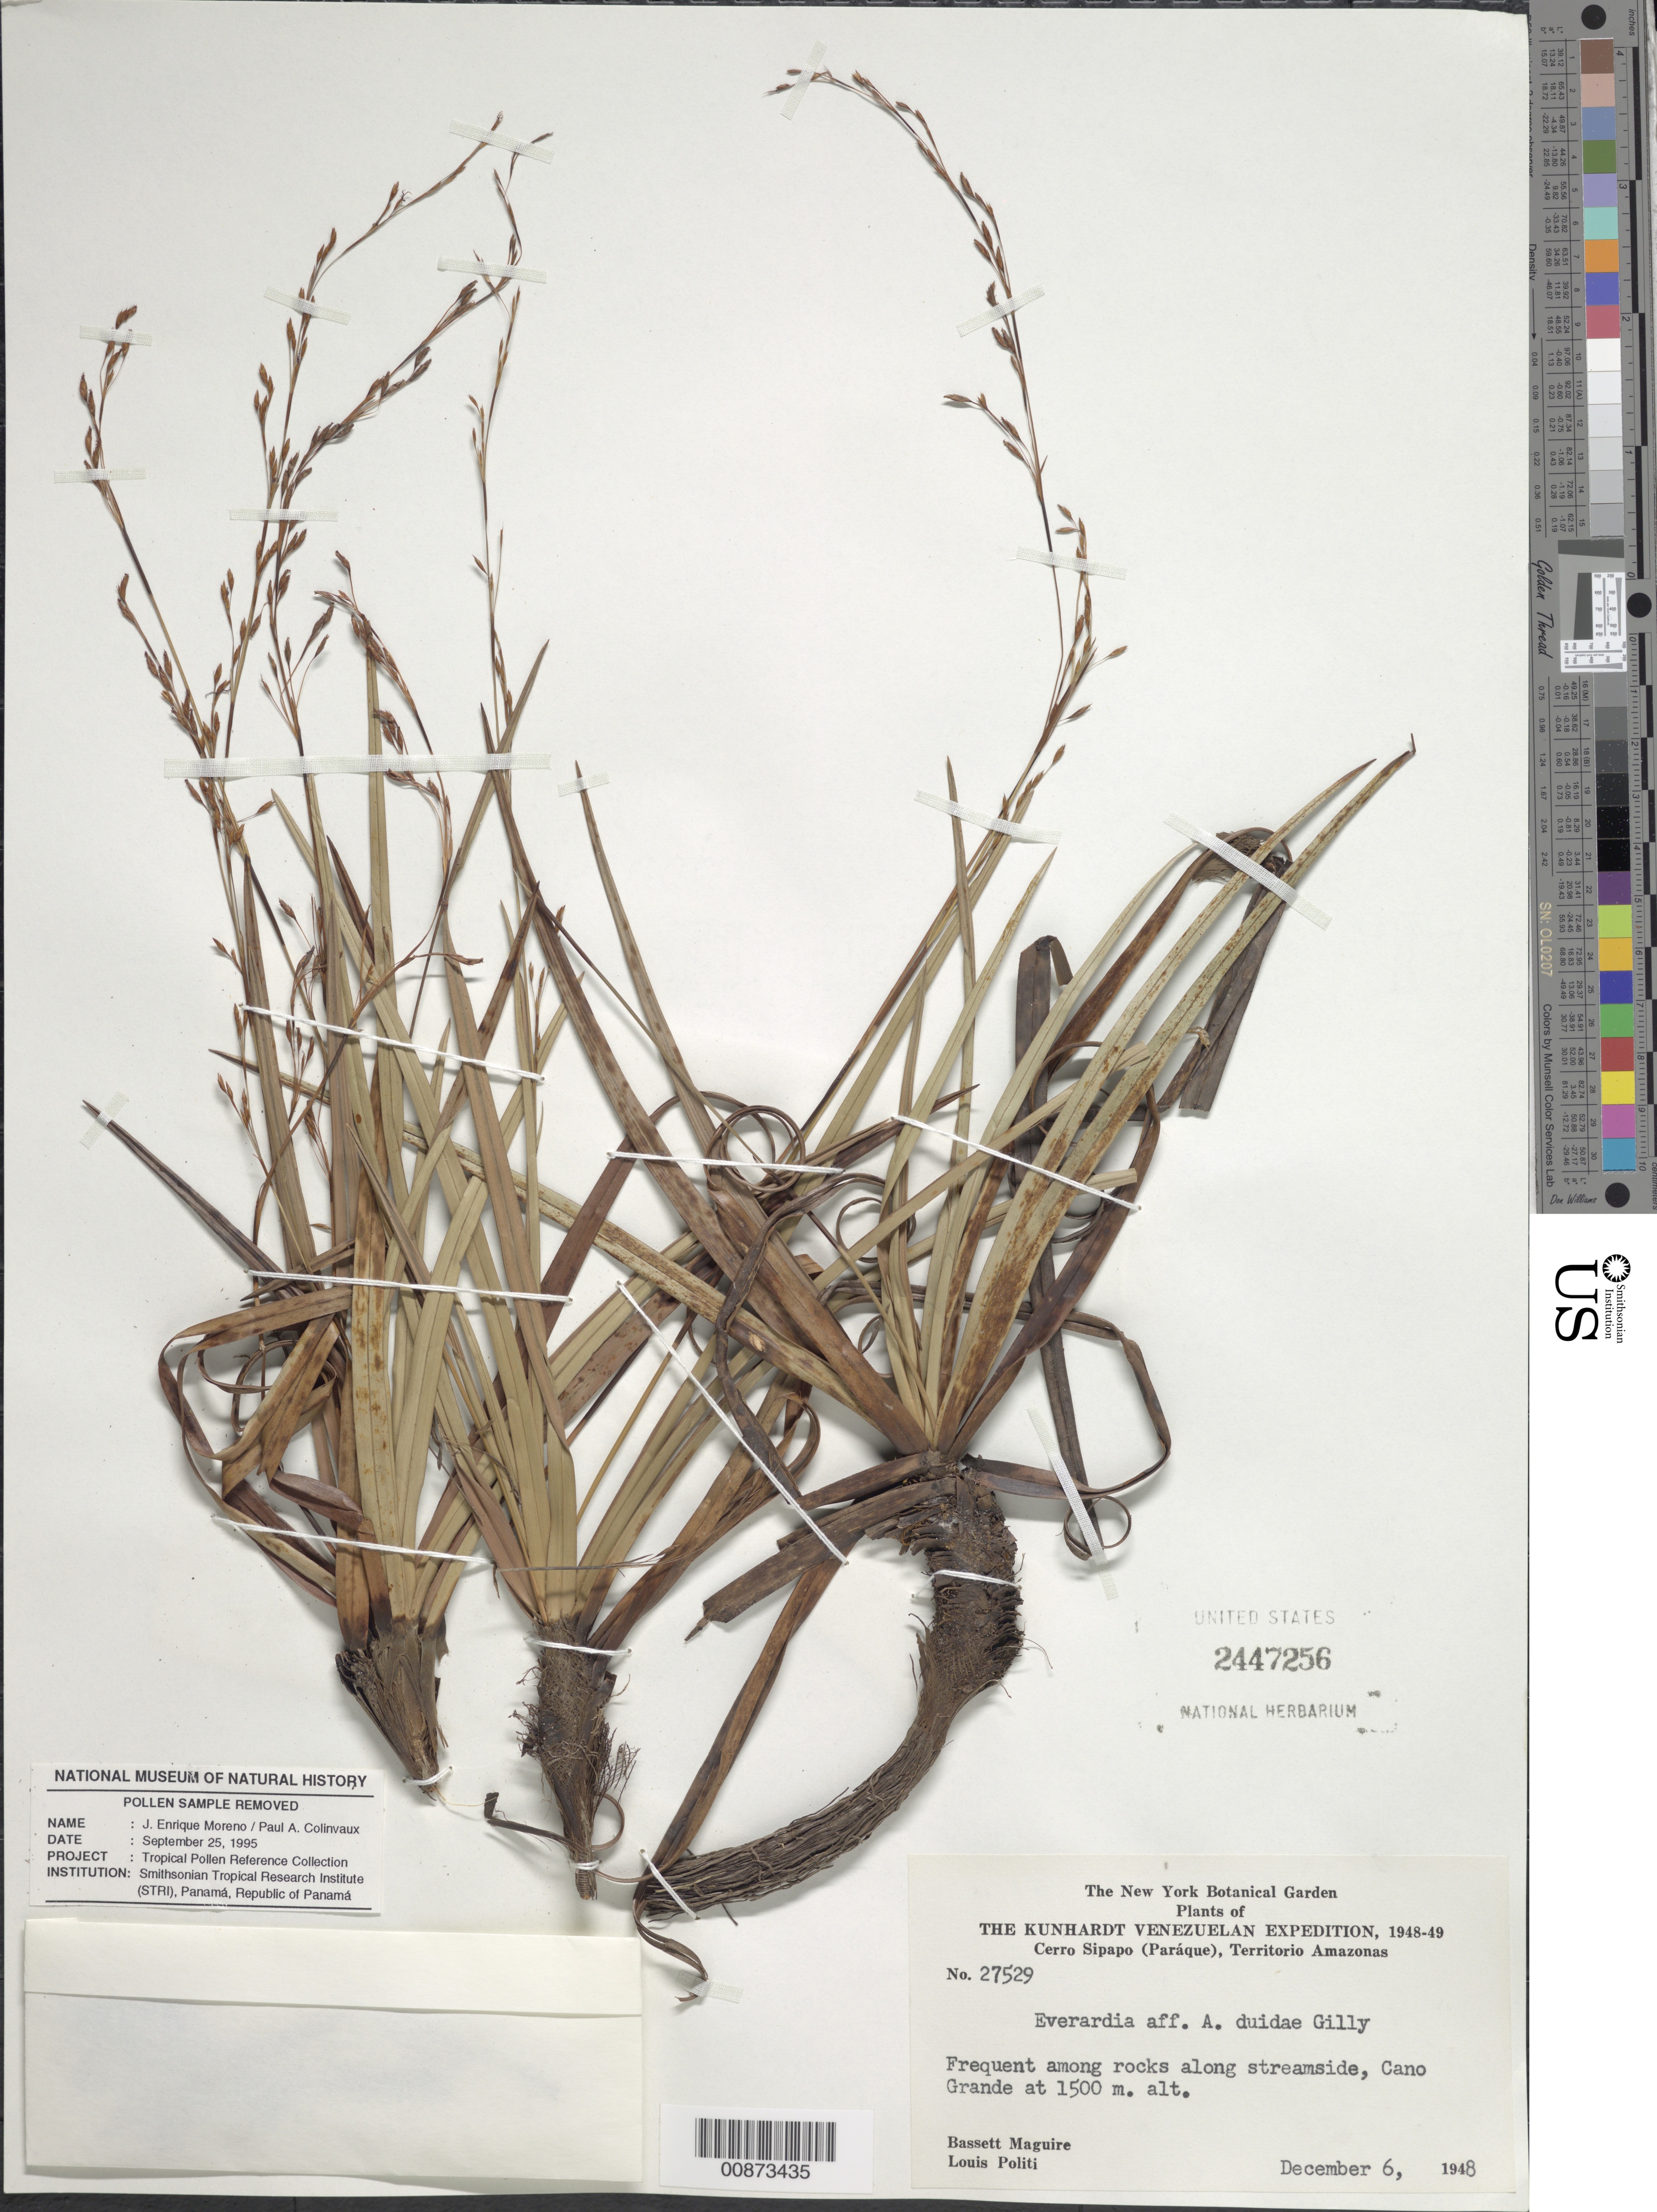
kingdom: Plantae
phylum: Tracheophyta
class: Liliopsida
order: Poales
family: Cyperaceae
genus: Cephalocarpus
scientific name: Cephalocarpus duidae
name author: (Gilly) S.M. Costa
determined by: Strong, Mark T., (BOT), Smithsonian Institution - National Museum of Natural History (UNITED STATES)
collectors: B. Maguire & L. Politi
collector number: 27529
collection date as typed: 6-Dec-48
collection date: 1948-12-06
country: Venezuela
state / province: Amazonas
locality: Cerro Sipapo (Paráque), Caño Grande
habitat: Among rocks along streamside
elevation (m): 1500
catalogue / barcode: US 2447256